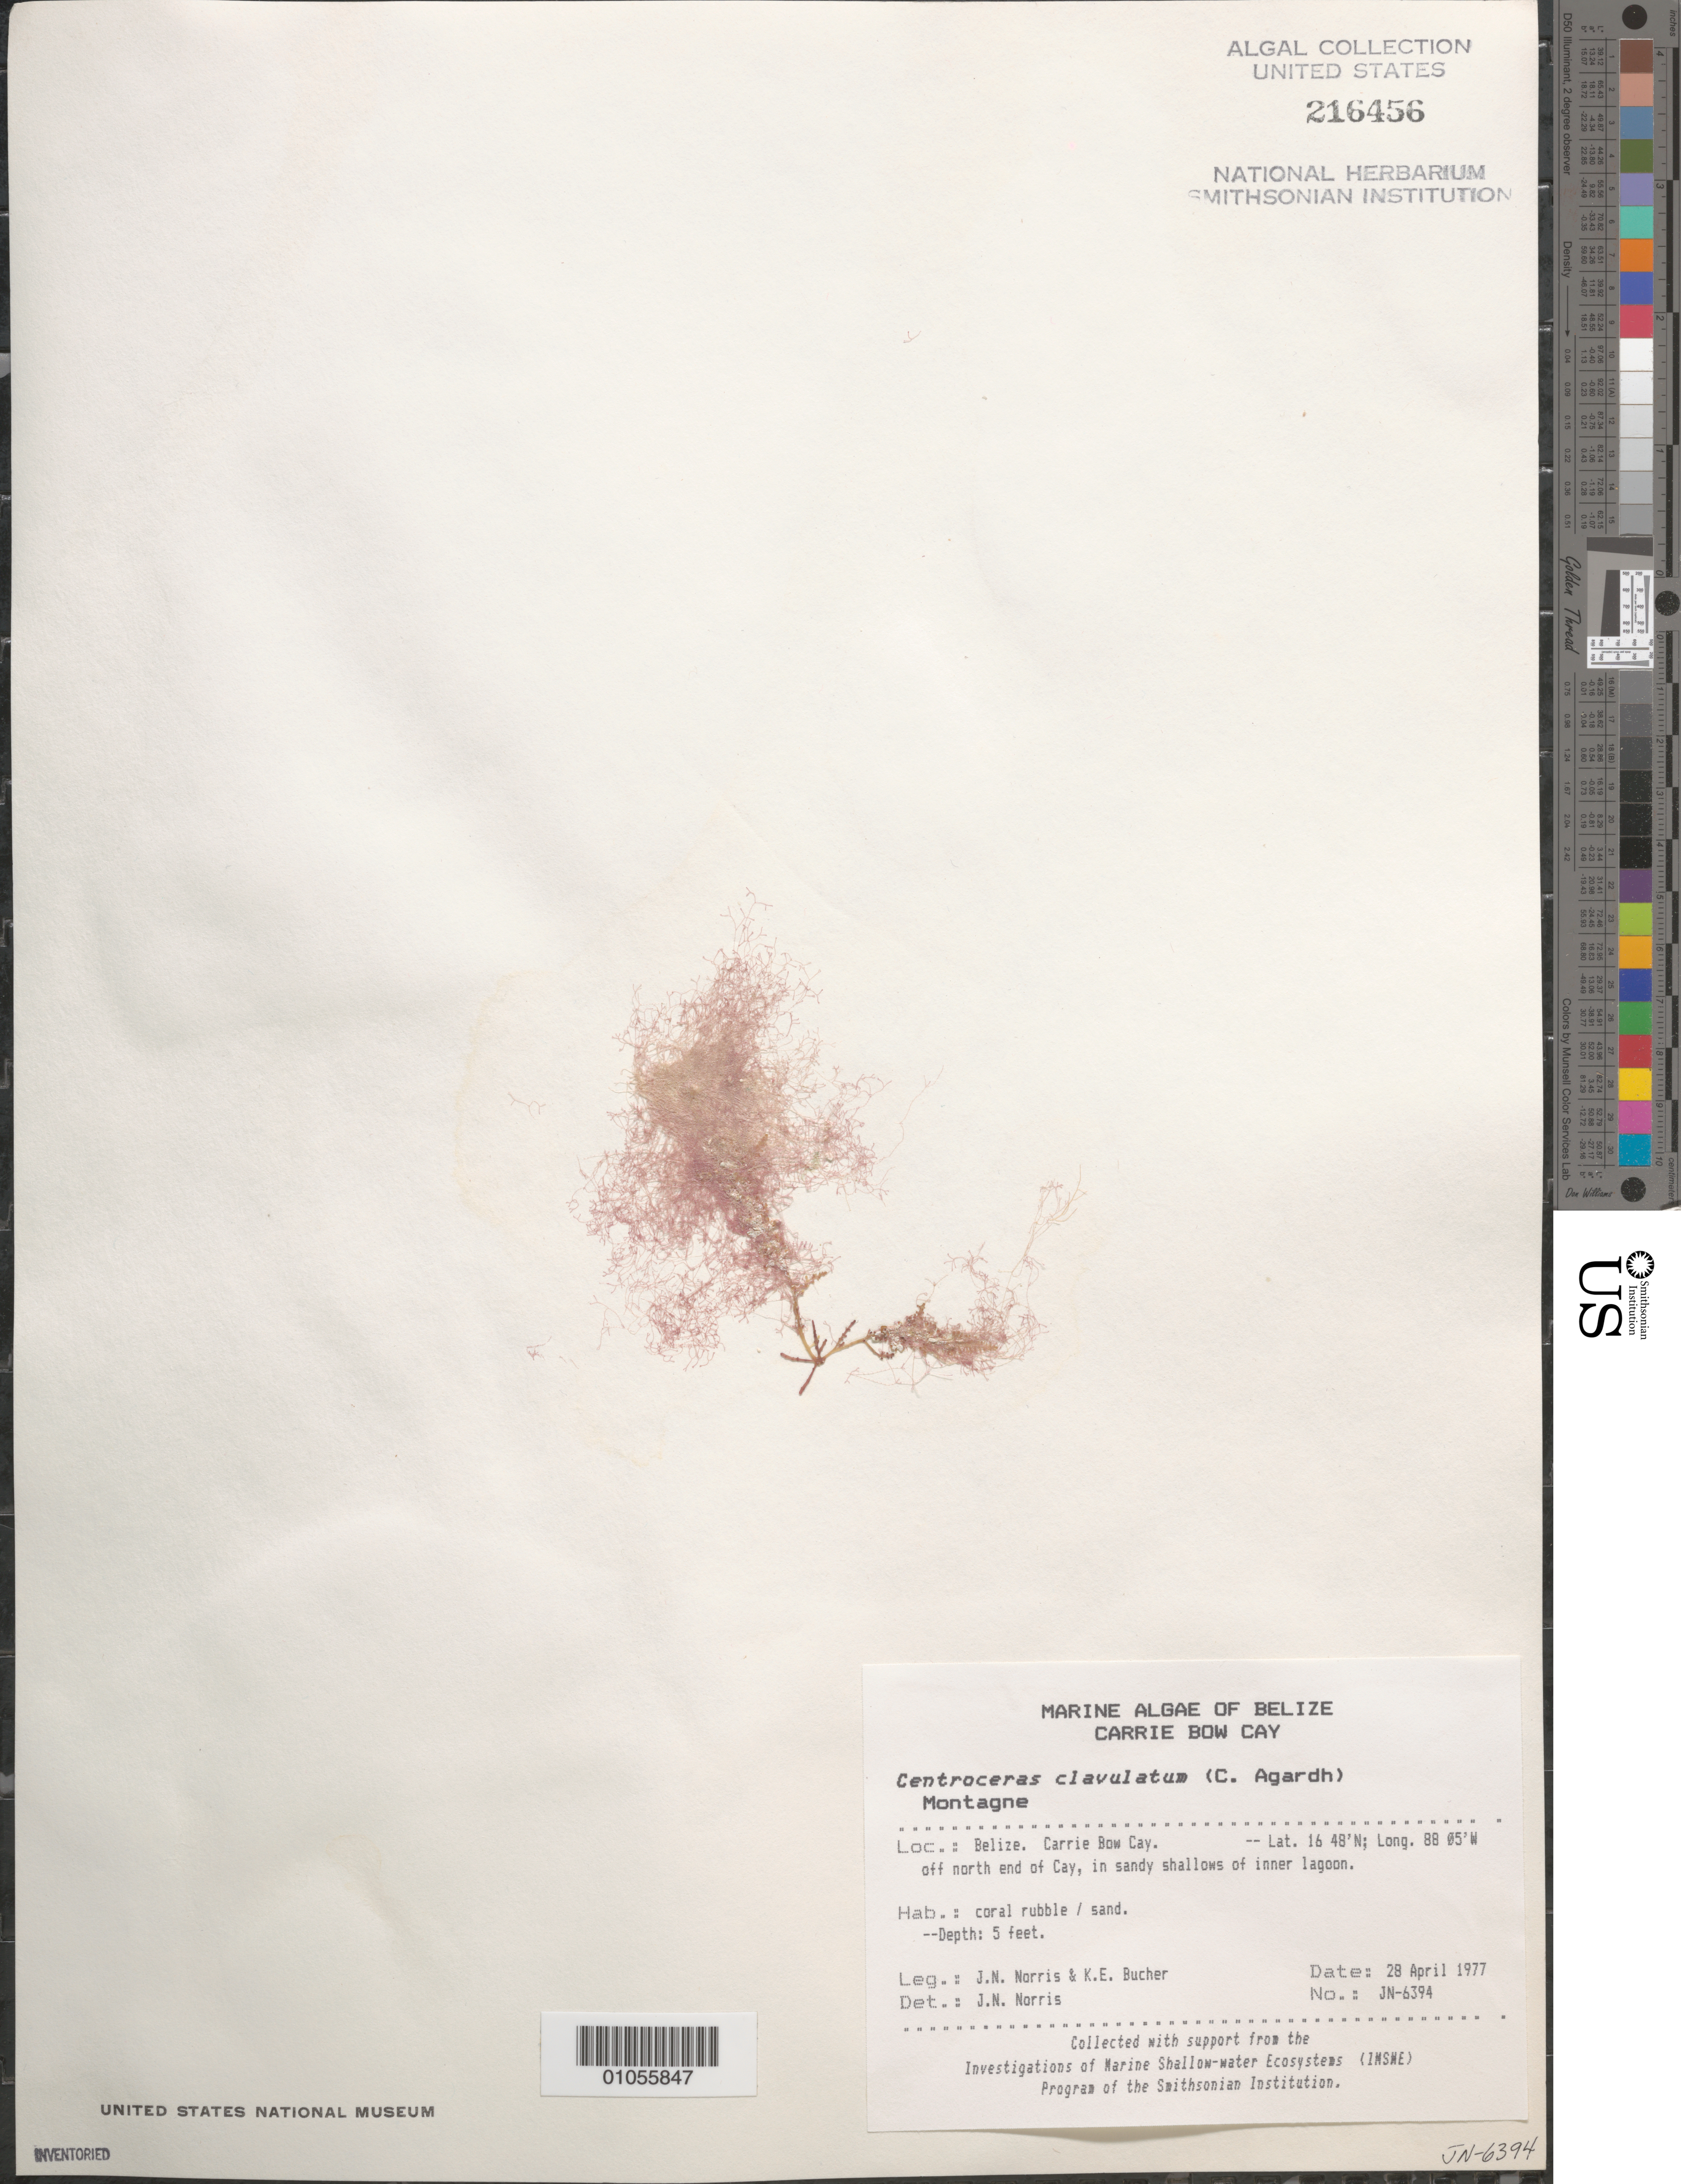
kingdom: Plantae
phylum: Rhodophyta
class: Florideophyceae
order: Ceramiales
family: Ceramiaceae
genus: Centroceras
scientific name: Centroceras clavulatum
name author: (C. Agardh) Mont.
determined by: Norris, James N.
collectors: J. N. Norris & K. E. Bucher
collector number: JN-6394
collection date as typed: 28 Apr 1977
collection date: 1977-04-28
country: Belize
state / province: Stann Creek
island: Carrie Bow Cay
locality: Off north end of the cay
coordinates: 16 48'N, 88 05'W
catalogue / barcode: US 216456